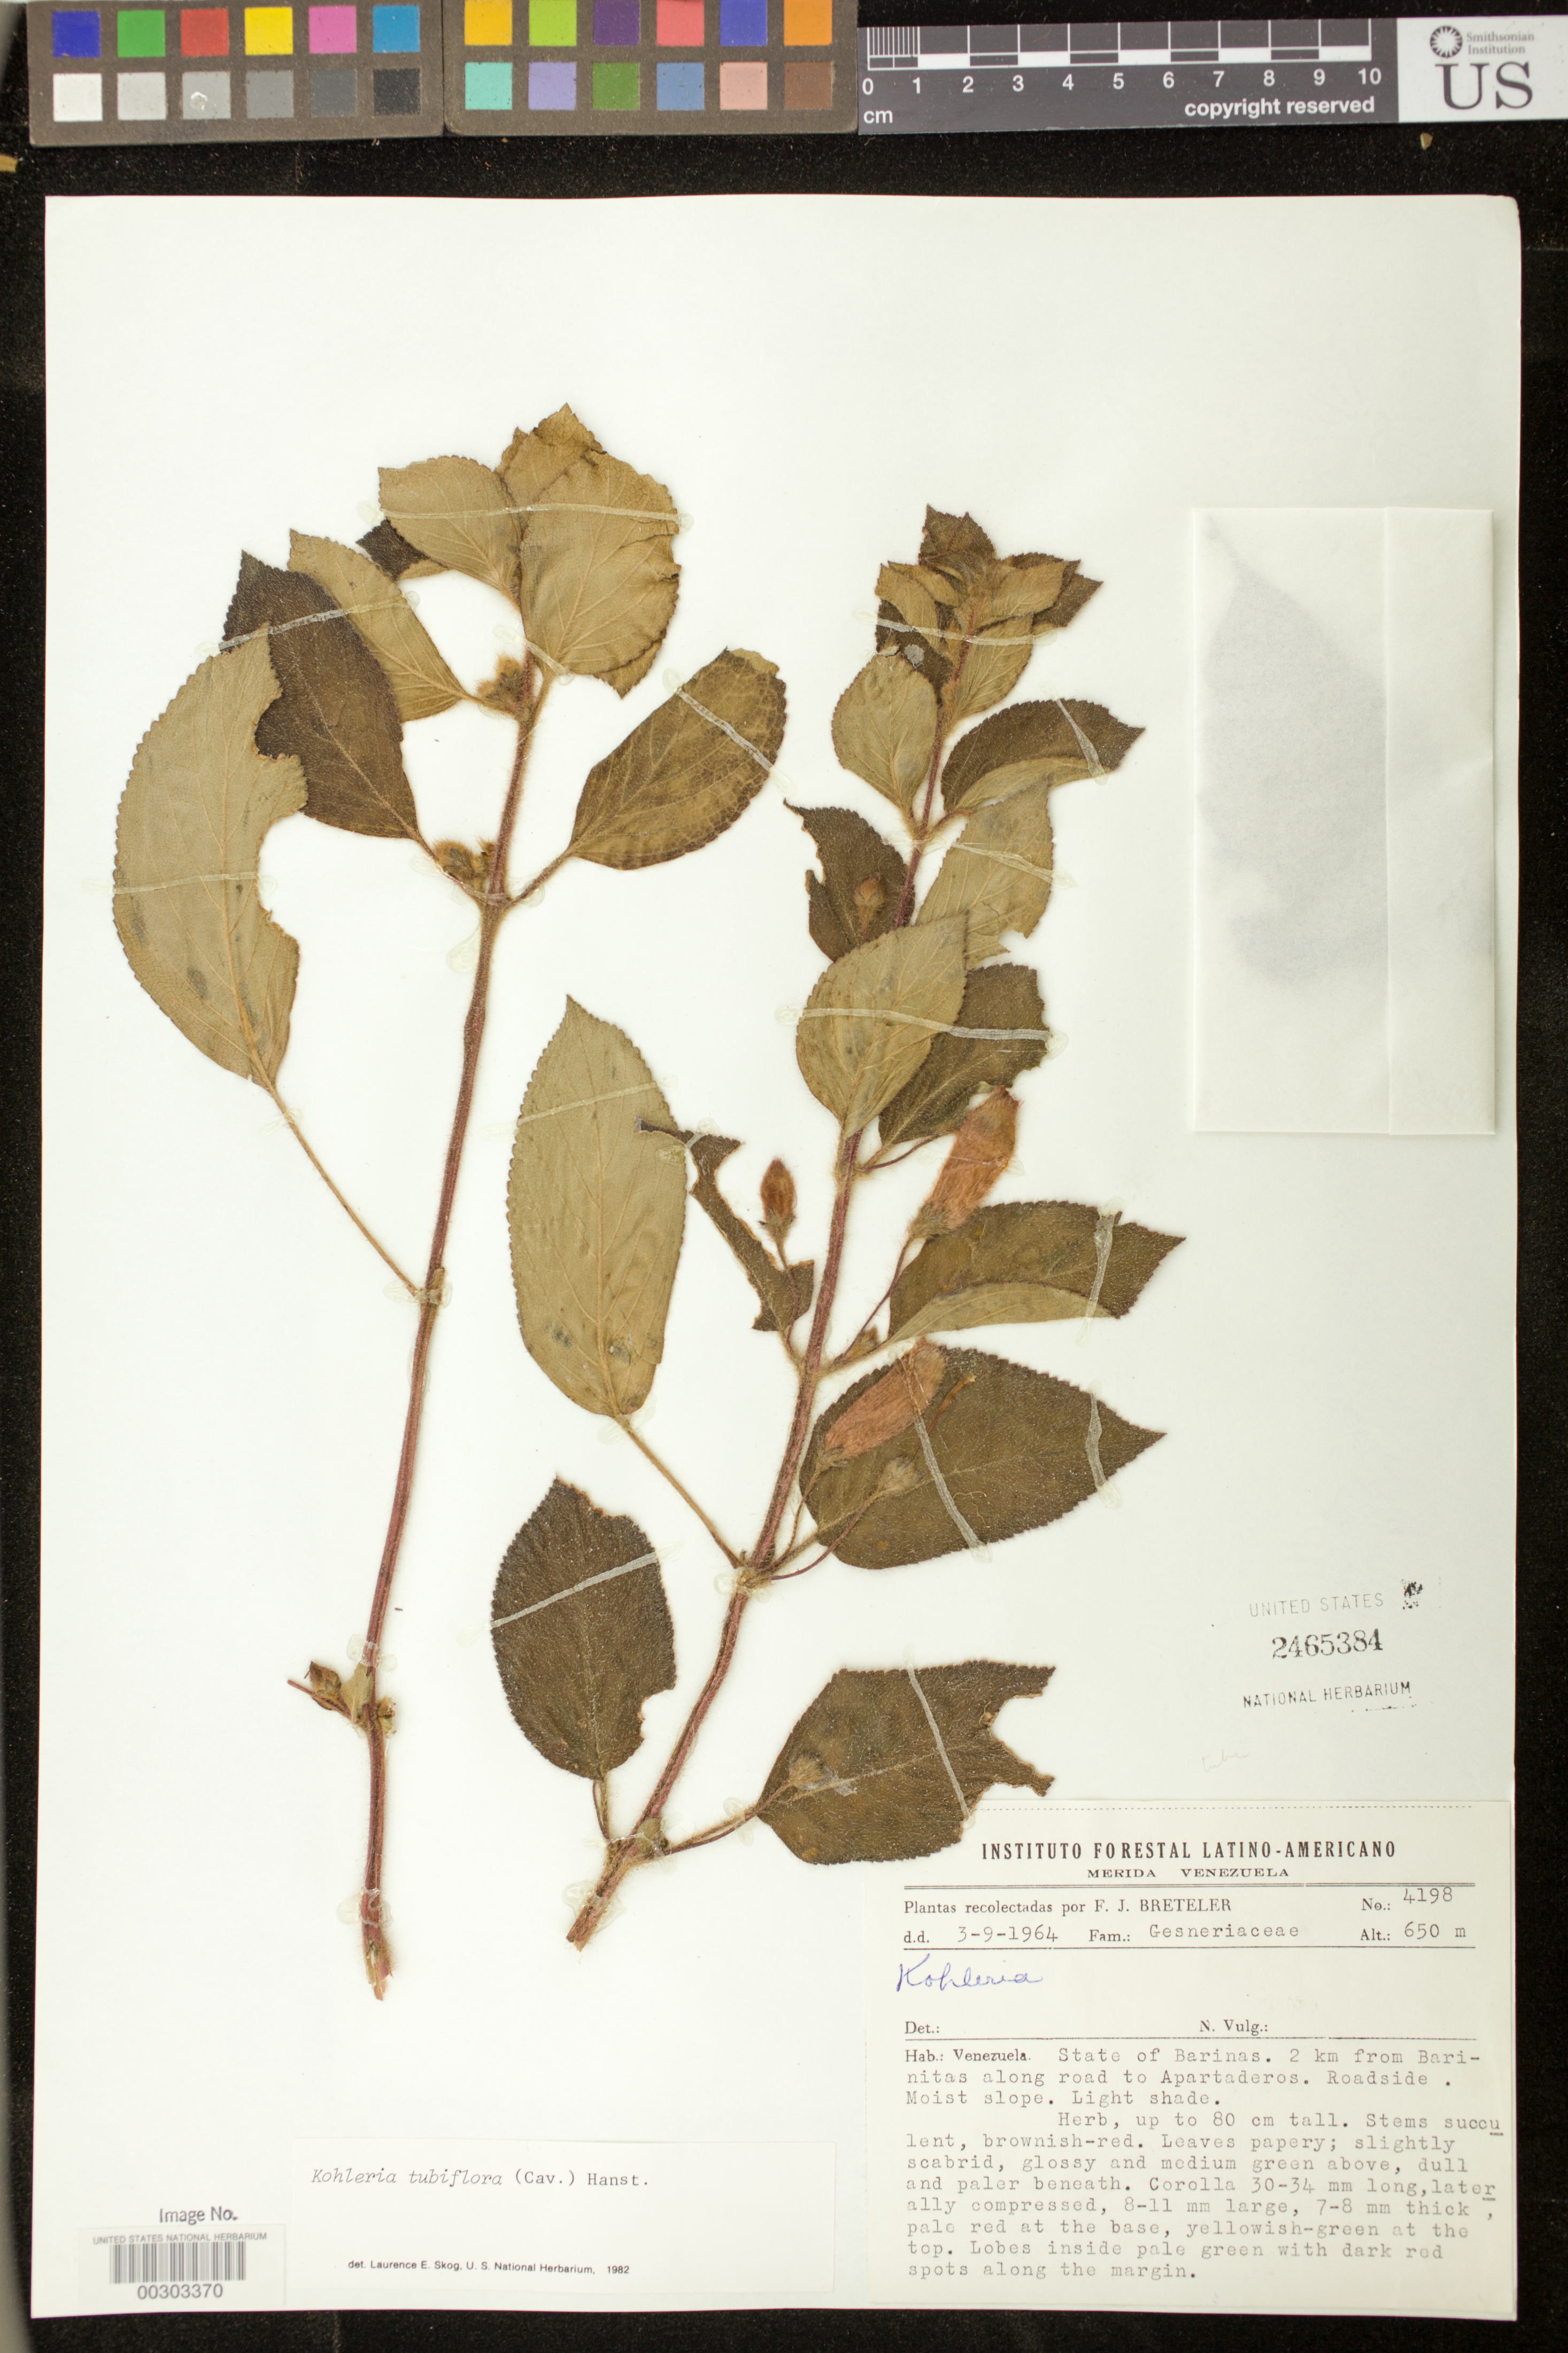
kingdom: Plantae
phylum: Tracheophyta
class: Magnoliopsida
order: Lamiales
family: Gesneriaceae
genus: Kohleria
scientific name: Kohleria tubiflora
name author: (Cav.) Hanst.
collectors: F. J. Breteler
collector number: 4198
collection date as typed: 03 Sep 1964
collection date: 1964-09-03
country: Venezuela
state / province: Barinas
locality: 2 km from Barinitas along road to Apartaderos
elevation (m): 650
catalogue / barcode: US 2465384